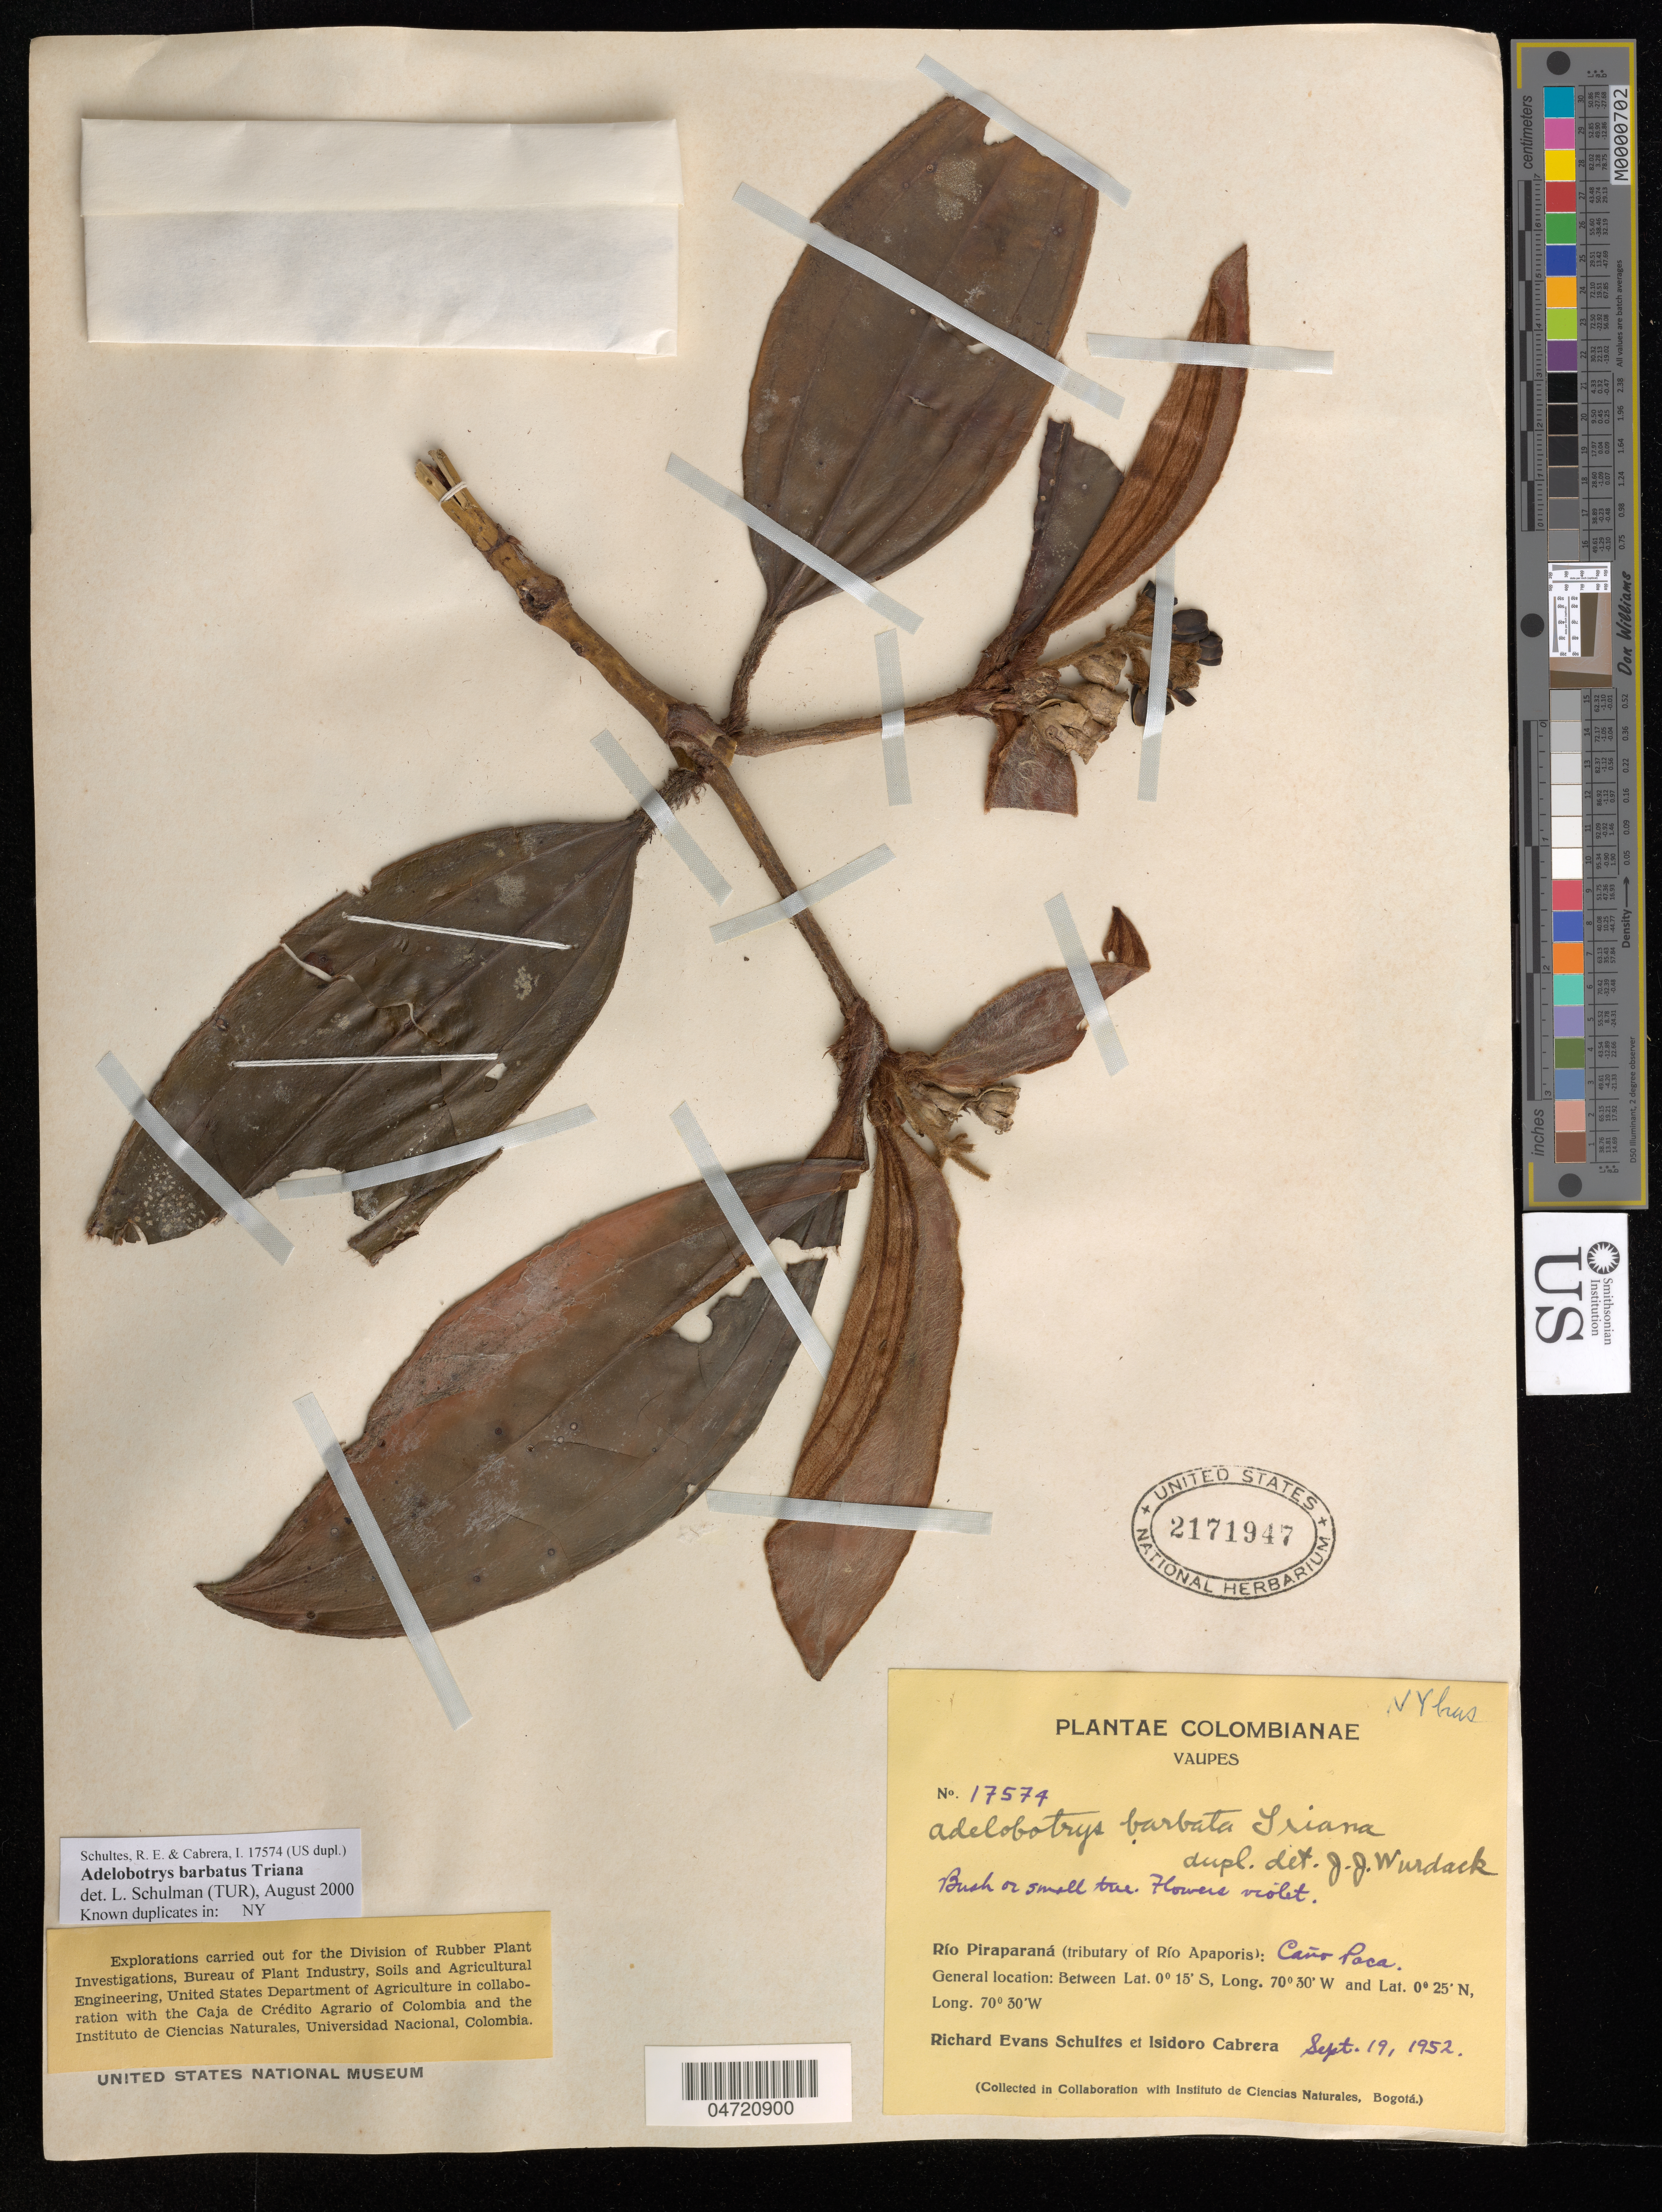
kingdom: Plantae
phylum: Tracheophyta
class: Magnoliopsida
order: Myrtales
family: Melastomataceae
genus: Adelobotrys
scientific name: Adelobotrys barbatus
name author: Triana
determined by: Schulman, Leif, (TUR), University of Turku (FINLAND)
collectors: R. E. Schultes & I. Cabrera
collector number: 17574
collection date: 1952-09-19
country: Colombia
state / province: Vaupés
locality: Río Piraparaná (tributary of Río Apaporis)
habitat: Cano Paca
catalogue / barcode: US 2171947